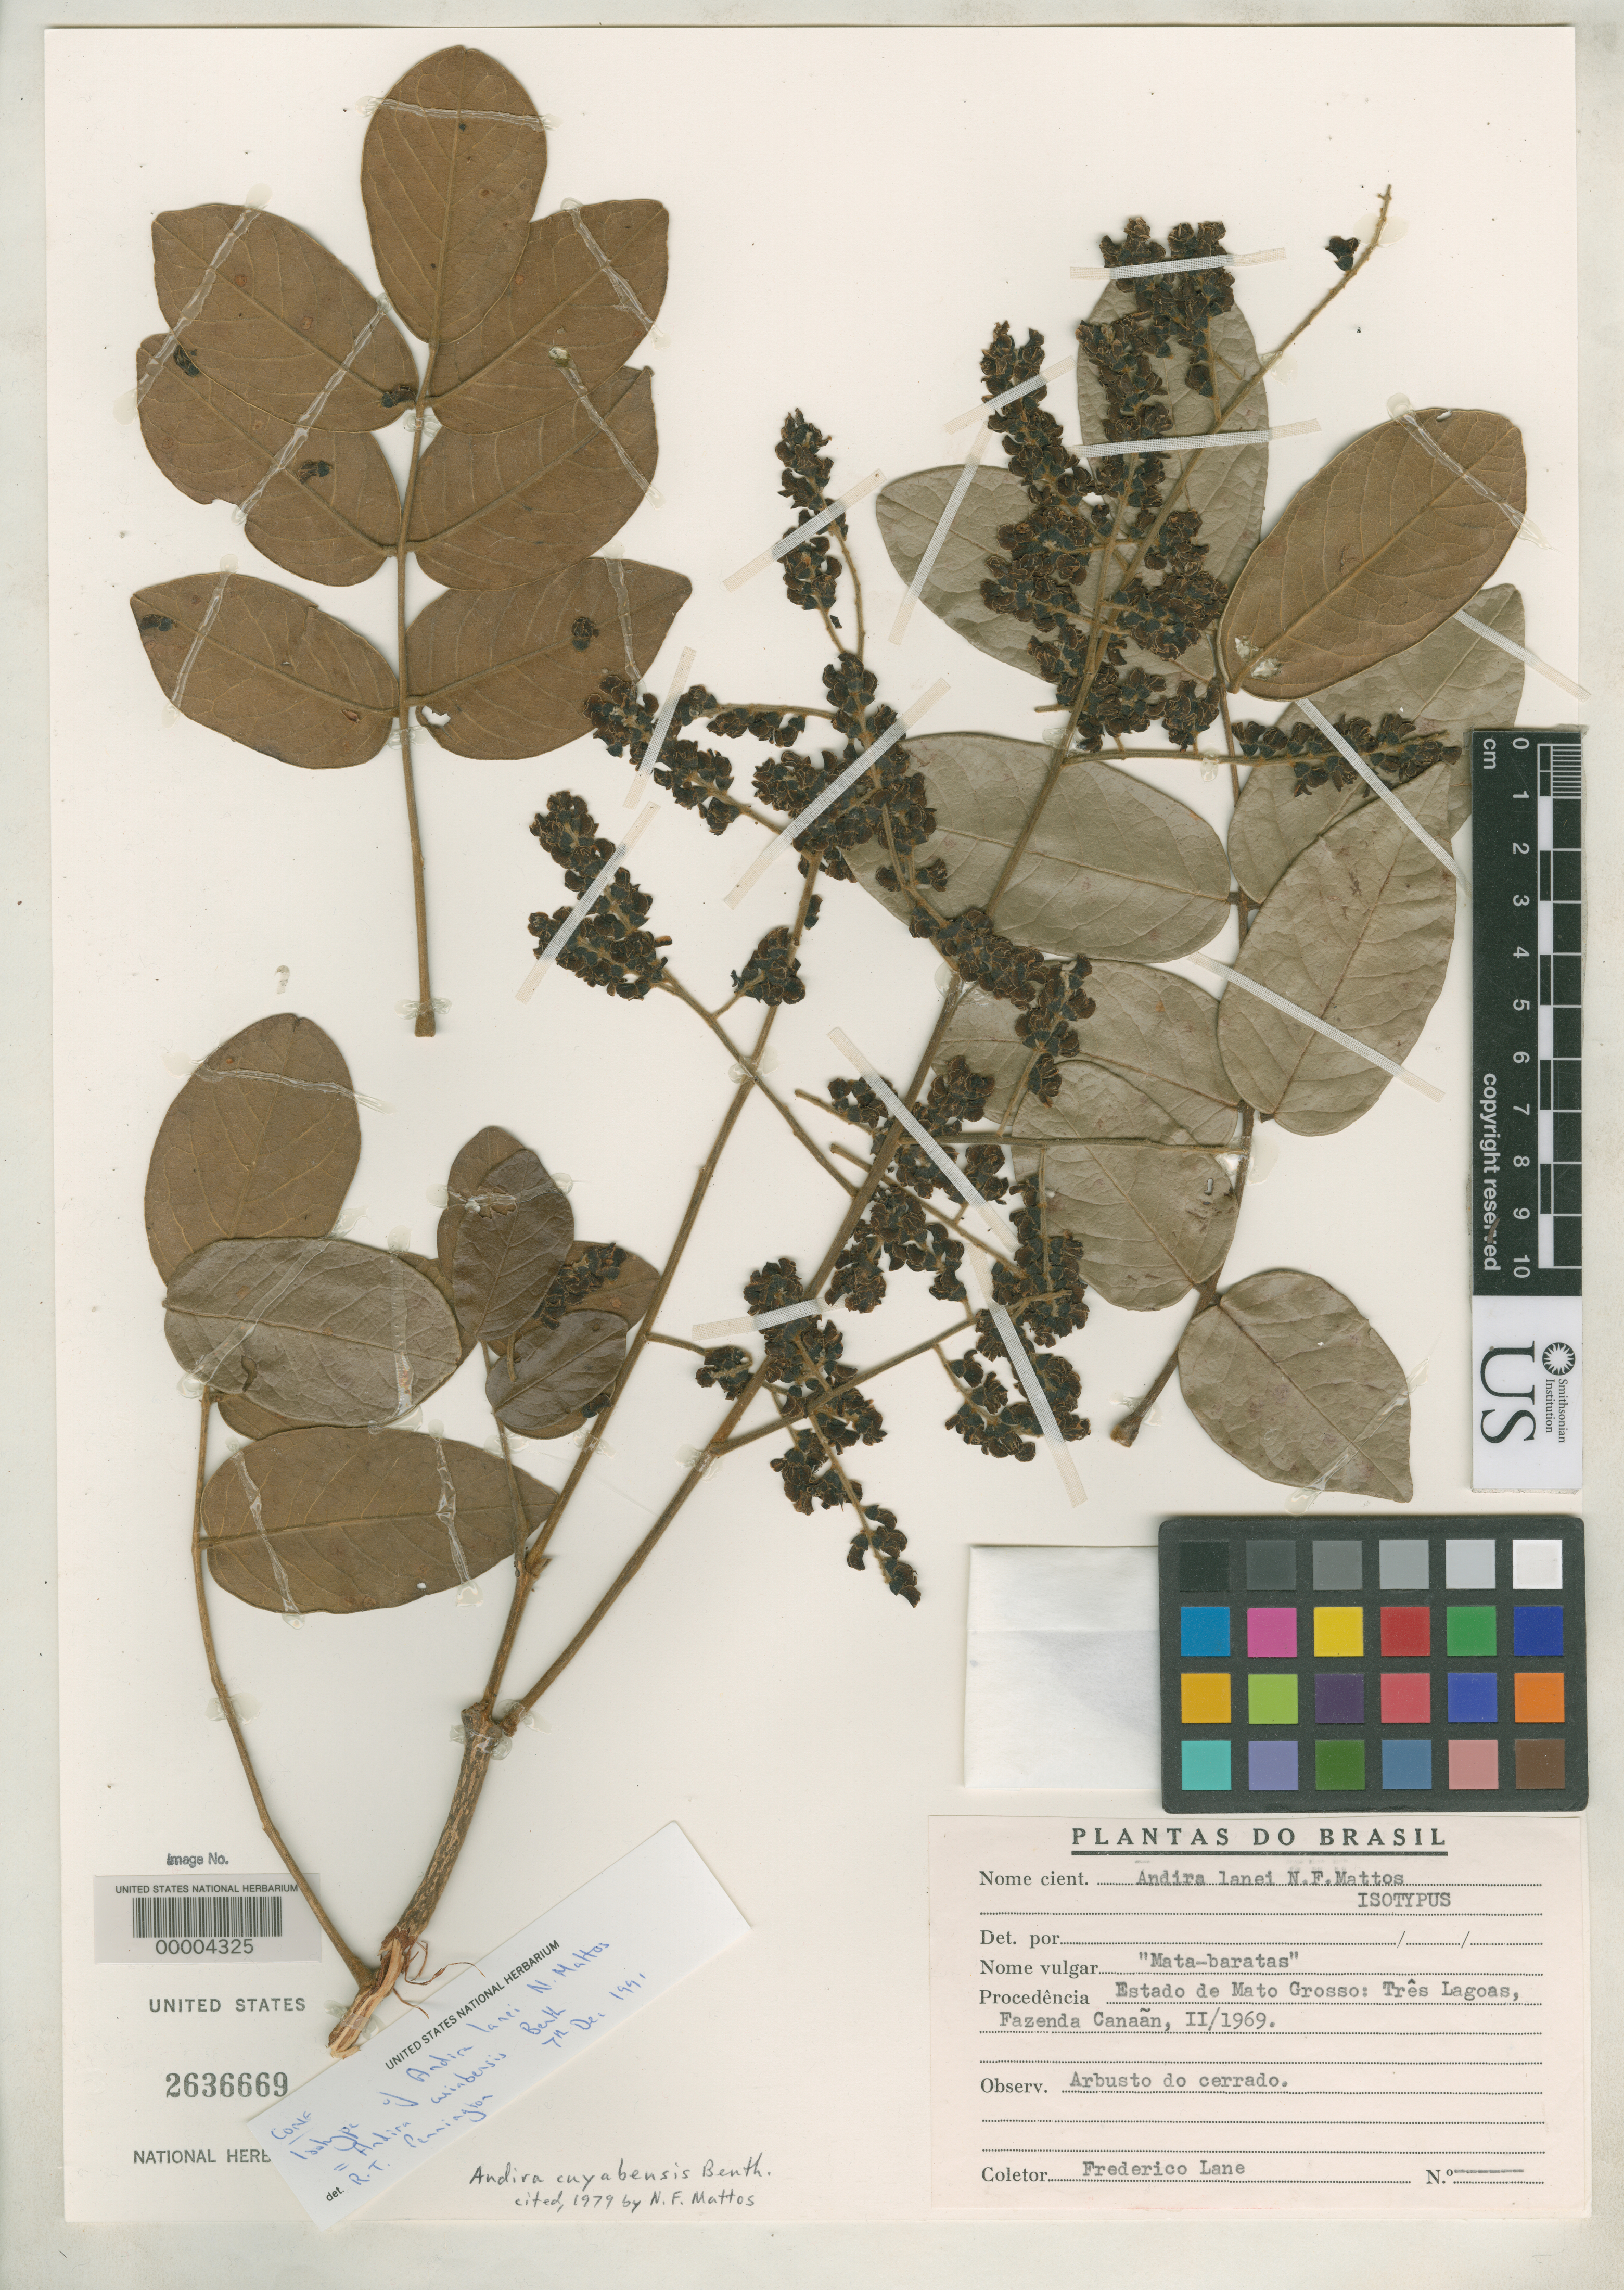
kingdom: Plantae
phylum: Tracheophyta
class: Magnoliopsida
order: Fabales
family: Fabaceae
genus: Andira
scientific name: Andira lanei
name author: N.F. Mattos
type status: Isotype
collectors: F. Lane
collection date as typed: Feb 1969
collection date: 1969-02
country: Brazil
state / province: Mato Grosso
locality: Tres Lagoas, Fazenda Canaan.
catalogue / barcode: US 2636669